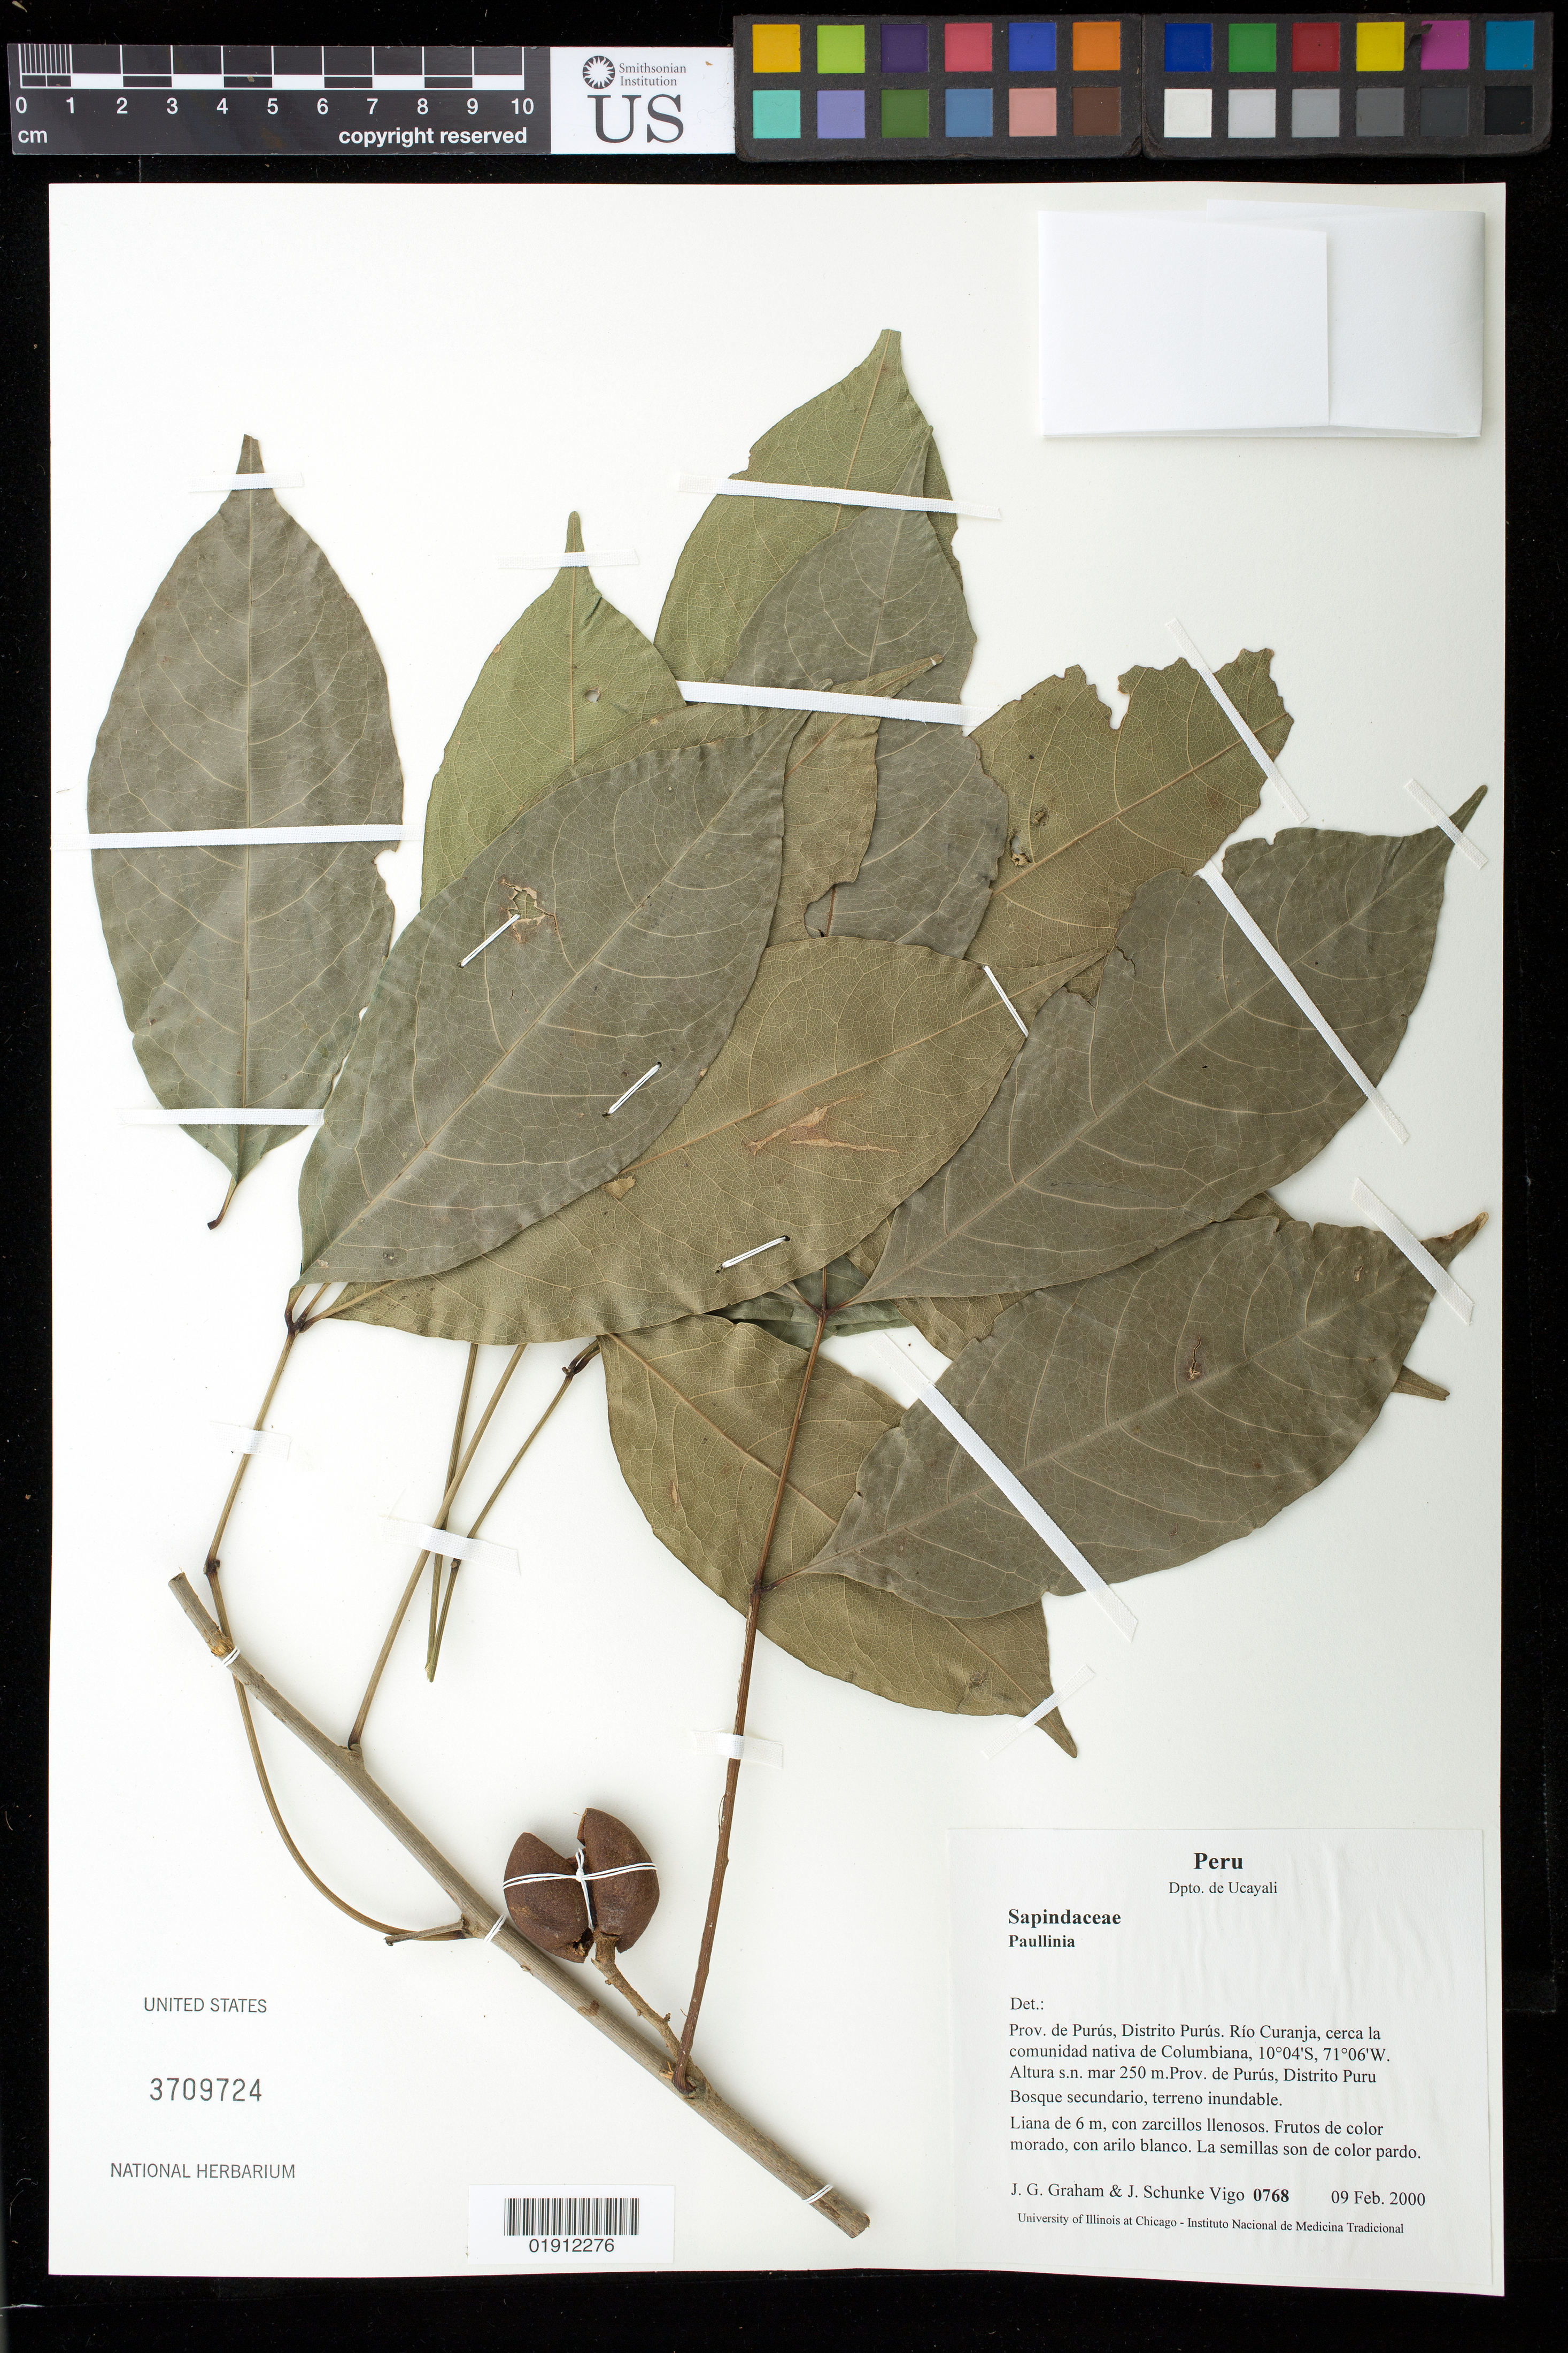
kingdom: Plantae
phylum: Tracheophyta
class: Magnoliopsida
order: Sapindales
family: Sapindaceae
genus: Paullinia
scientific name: Paullinia sp.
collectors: J. Graham & J. Schunke-Vigo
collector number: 768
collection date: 2000-02-09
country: Peru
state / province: Ucayali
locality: Prov. de Purús. Río Curanja, cerca la comunidad nativa de Columbiana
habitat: Bosque secundario, terreno inundable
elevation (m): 250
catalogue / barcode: US 3709724